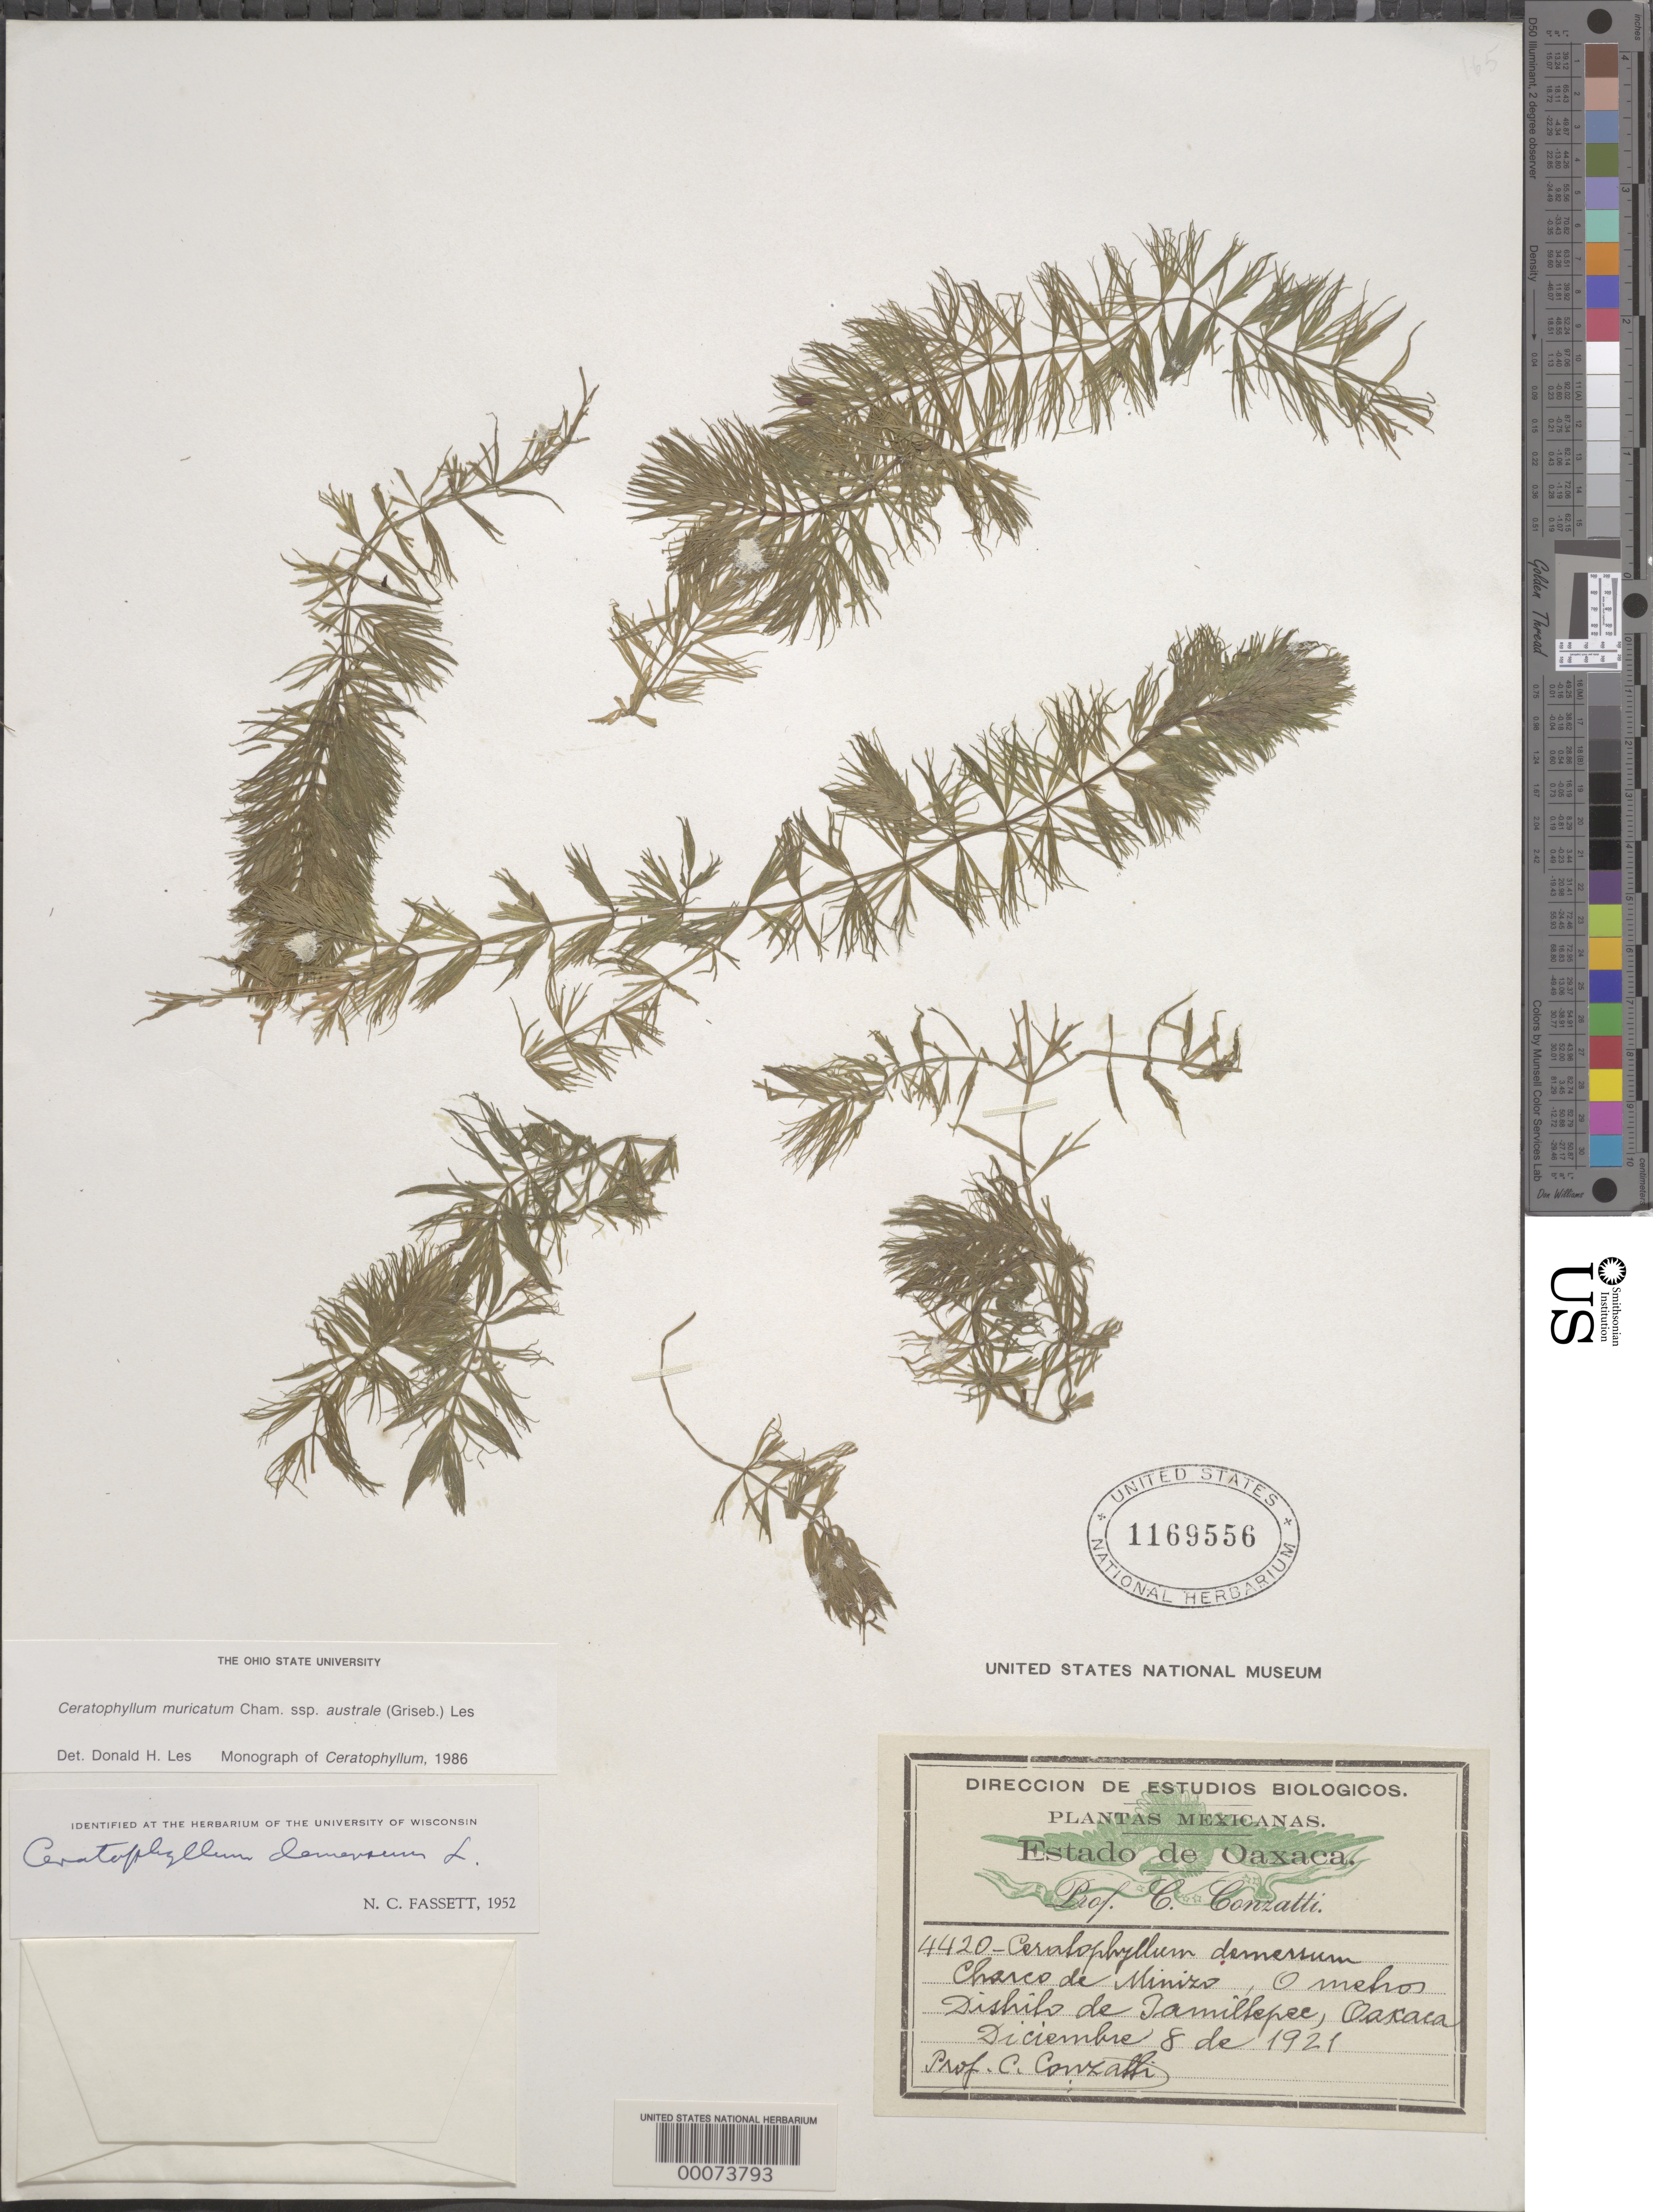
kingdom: Plantae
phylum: Tracheophyta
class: Magnoliopsida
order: Ceratophyllales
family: Ceratophyllaceae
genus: Ceratophyllum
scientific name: Ceratophyllum muricatum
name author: Cham.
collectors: C. Conzatti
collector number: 4420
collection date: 1921-12-08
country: Mexico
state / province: Oaxaca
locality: Charco de Minizo. Distrito de Jamiltepec.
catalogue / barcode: US 1169556